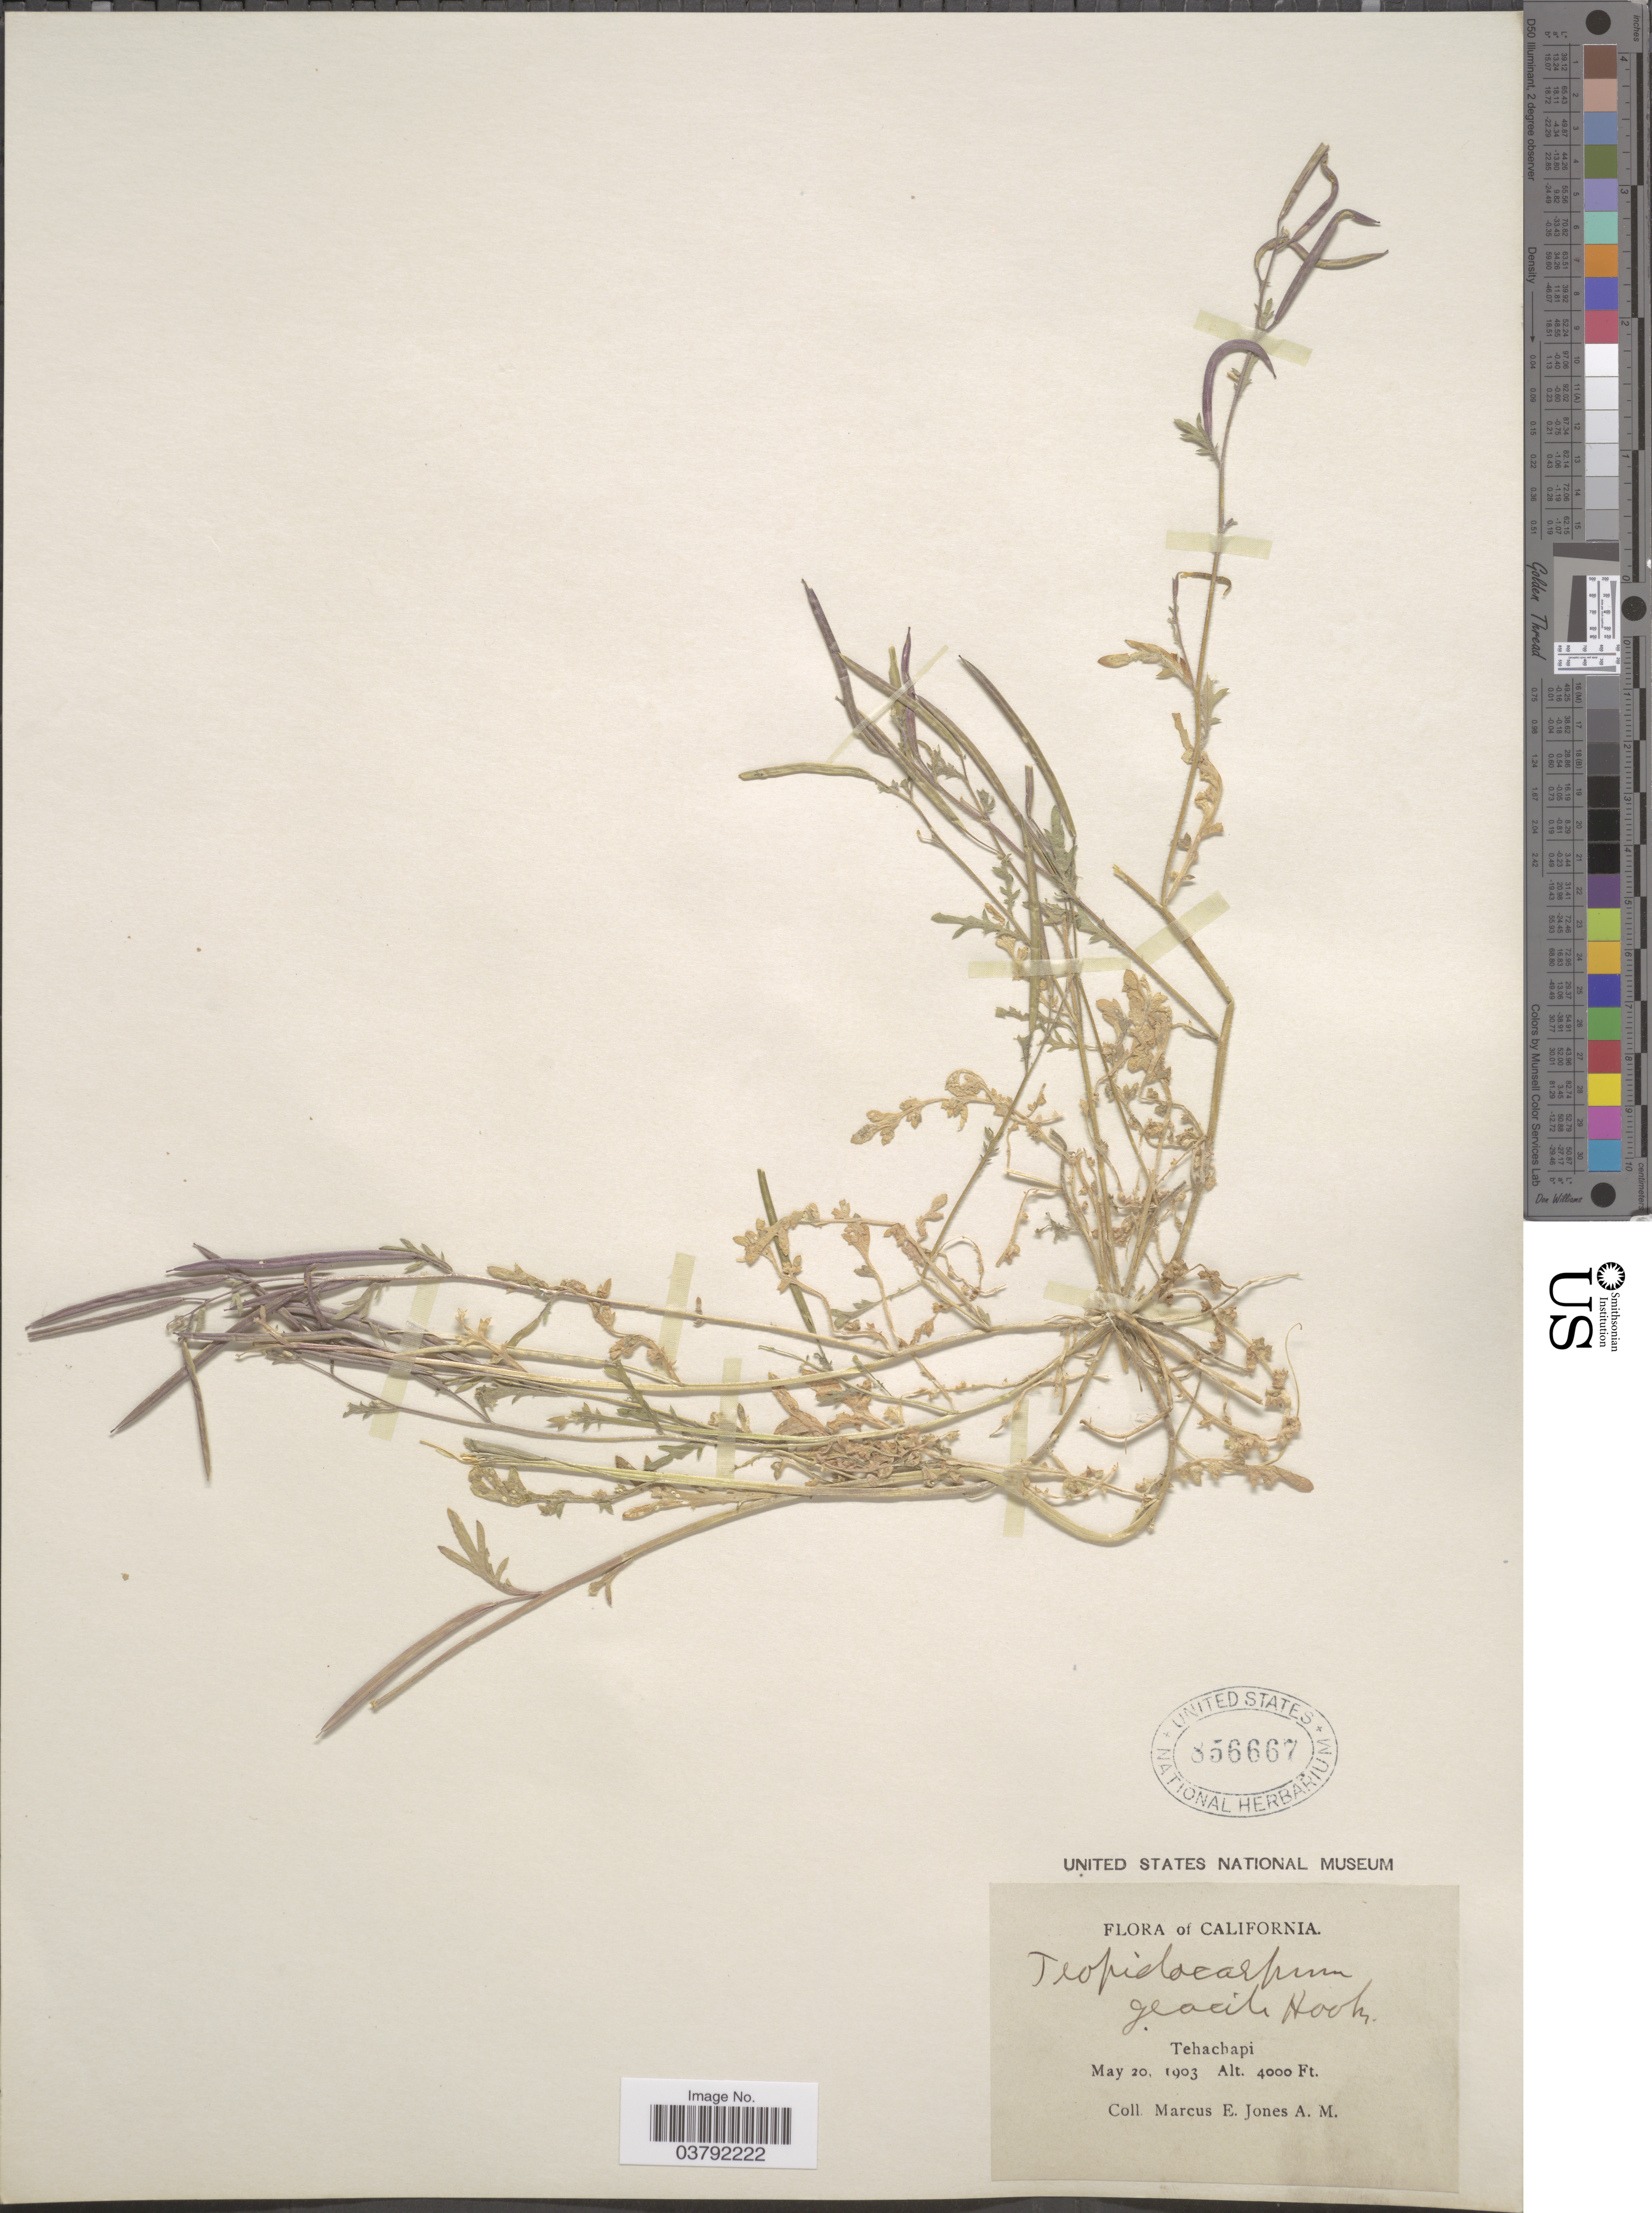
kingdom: Plantae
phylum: Tracheophyta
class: Magnoliopsida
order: Brassicales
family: Brassicaceae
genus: Tropidocarpum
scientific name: Tropidocarpum gracile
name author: Hook.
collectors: M. E. Jones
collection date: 1903-05-20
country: United States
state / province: California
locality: Tehachapi.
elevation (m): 1219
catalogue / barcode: US 856667